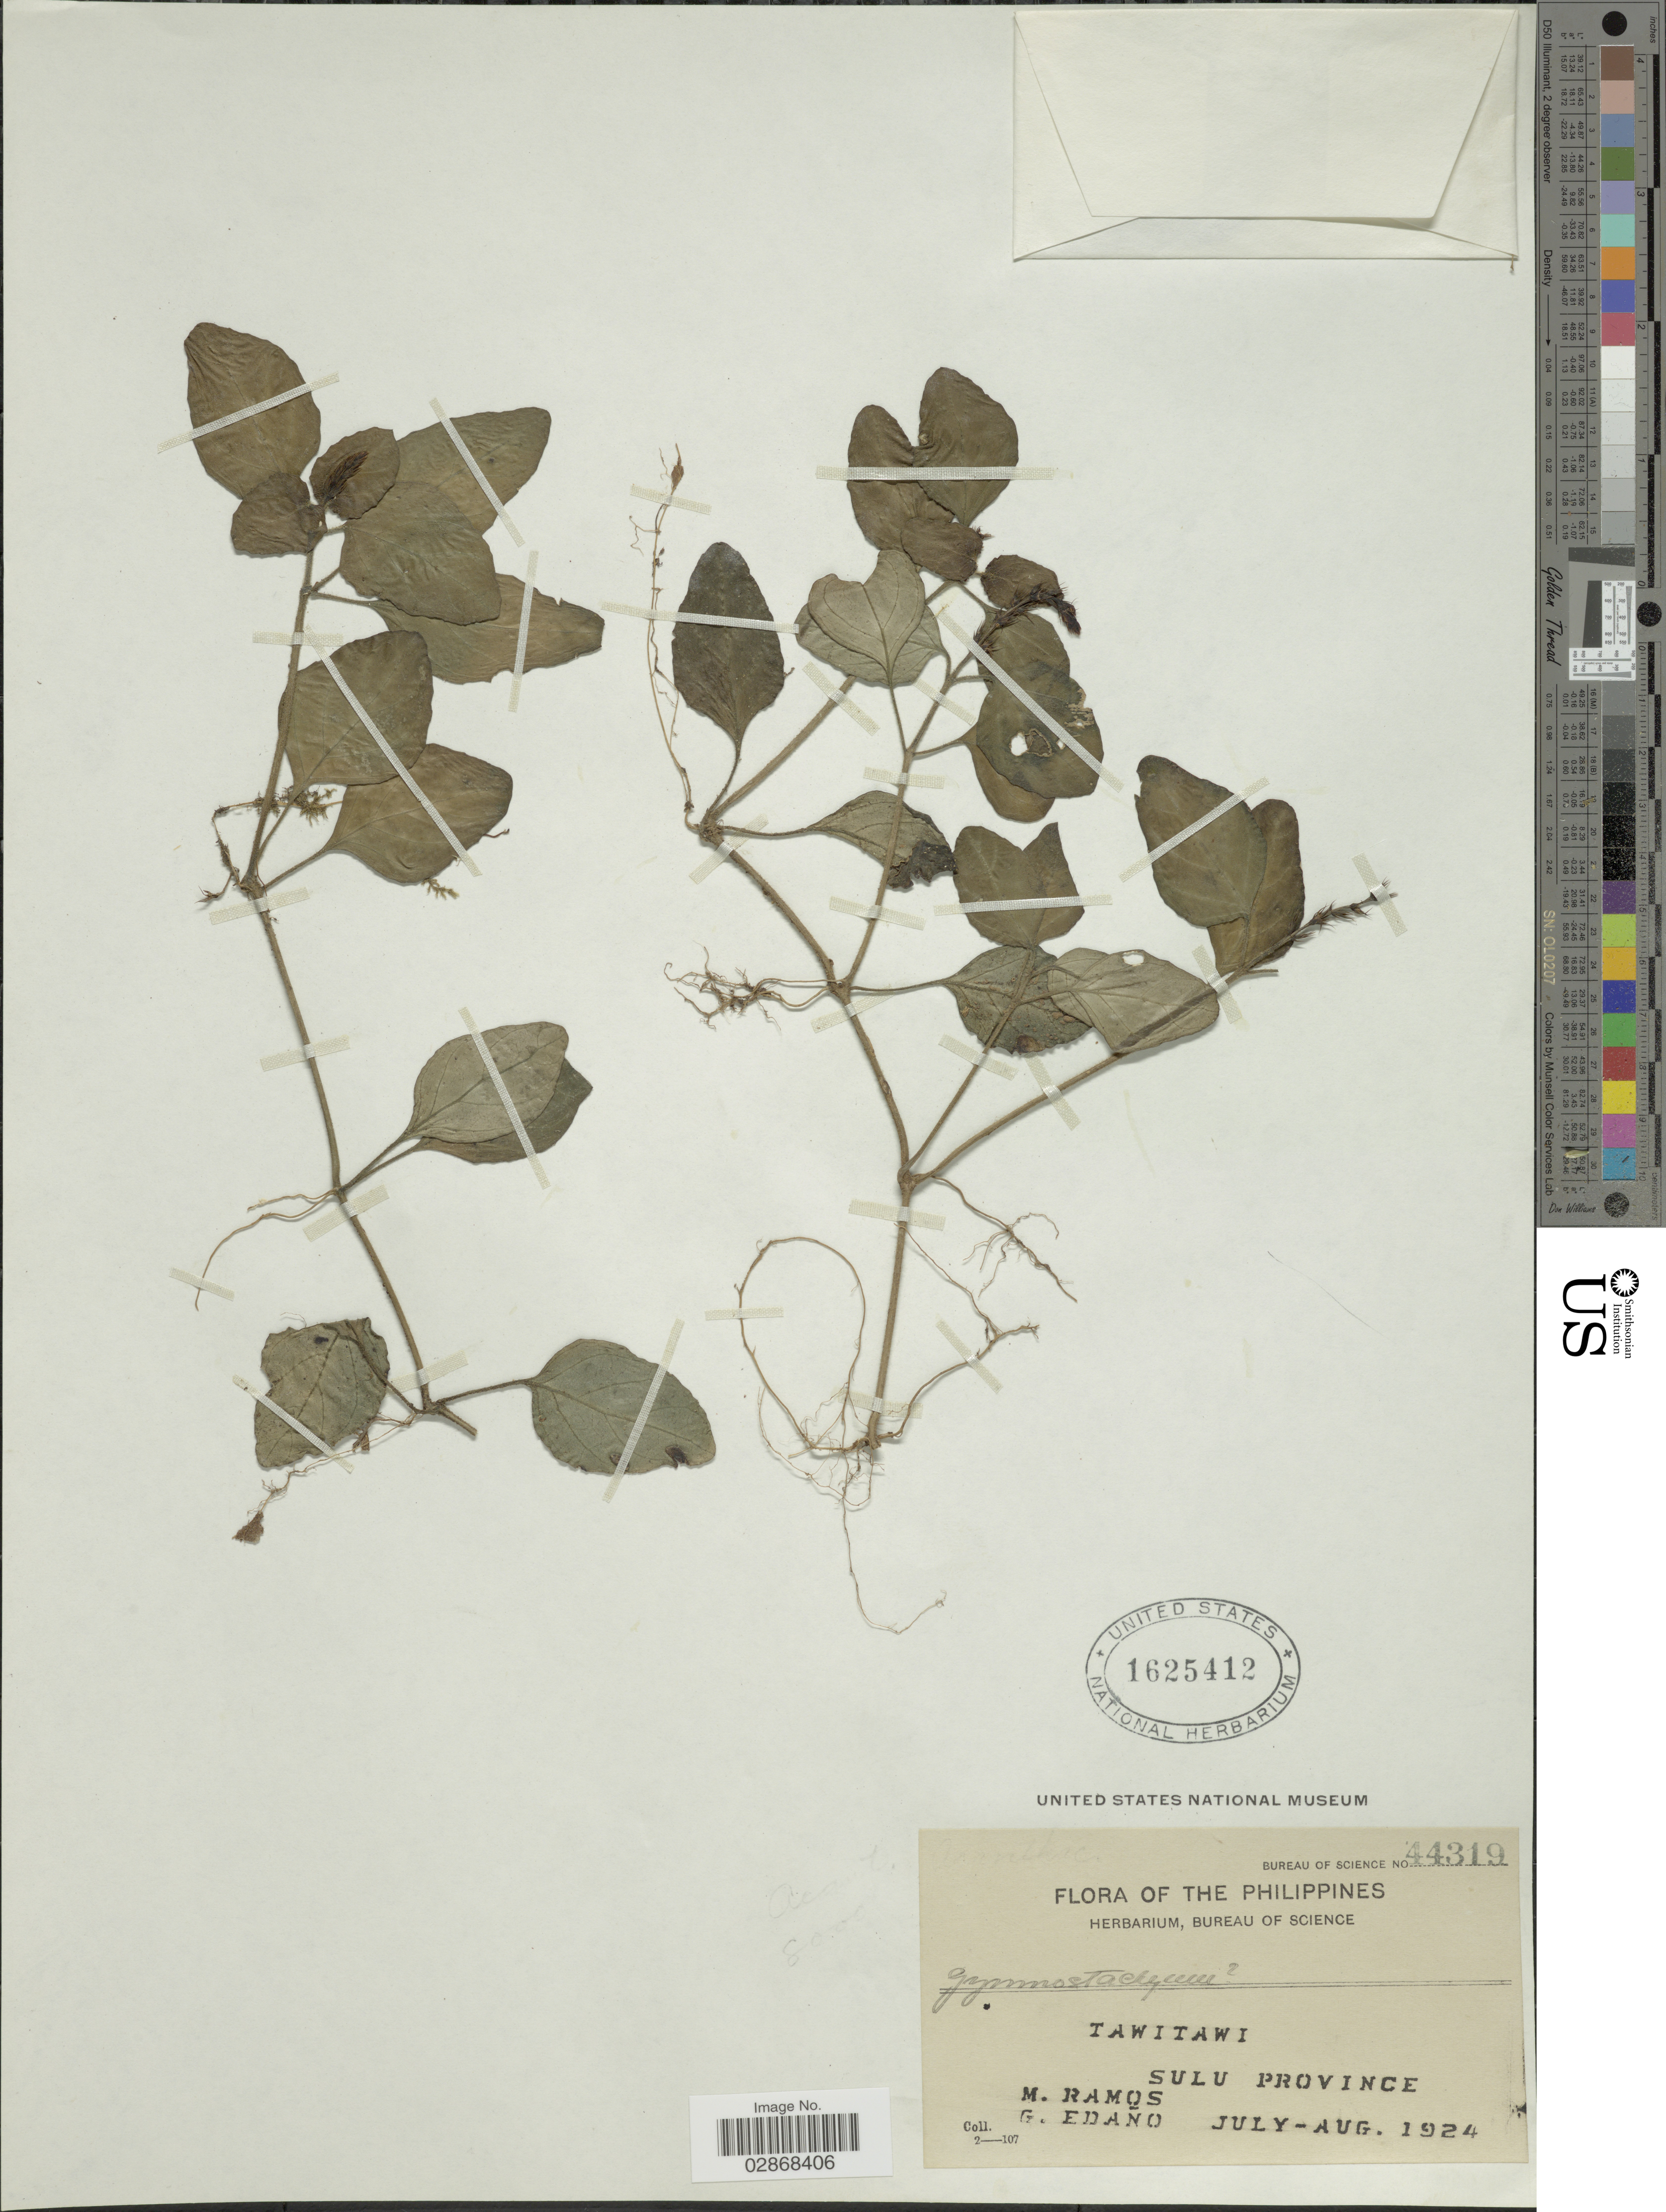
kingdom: Plantae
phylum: Tracheophyta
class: Magnoliopsida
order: Lamiales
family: Acanthaceae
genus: Gymnostachyum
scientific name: Gymnostachyum sp.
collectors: M. Ramos & G. Edaño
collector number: Bureau of Science 44319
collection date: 1924-07/1924-08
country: Philippines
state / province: Muslim Mindanao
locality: Tawitawi. Sulu Province.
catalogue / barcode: US 1625412